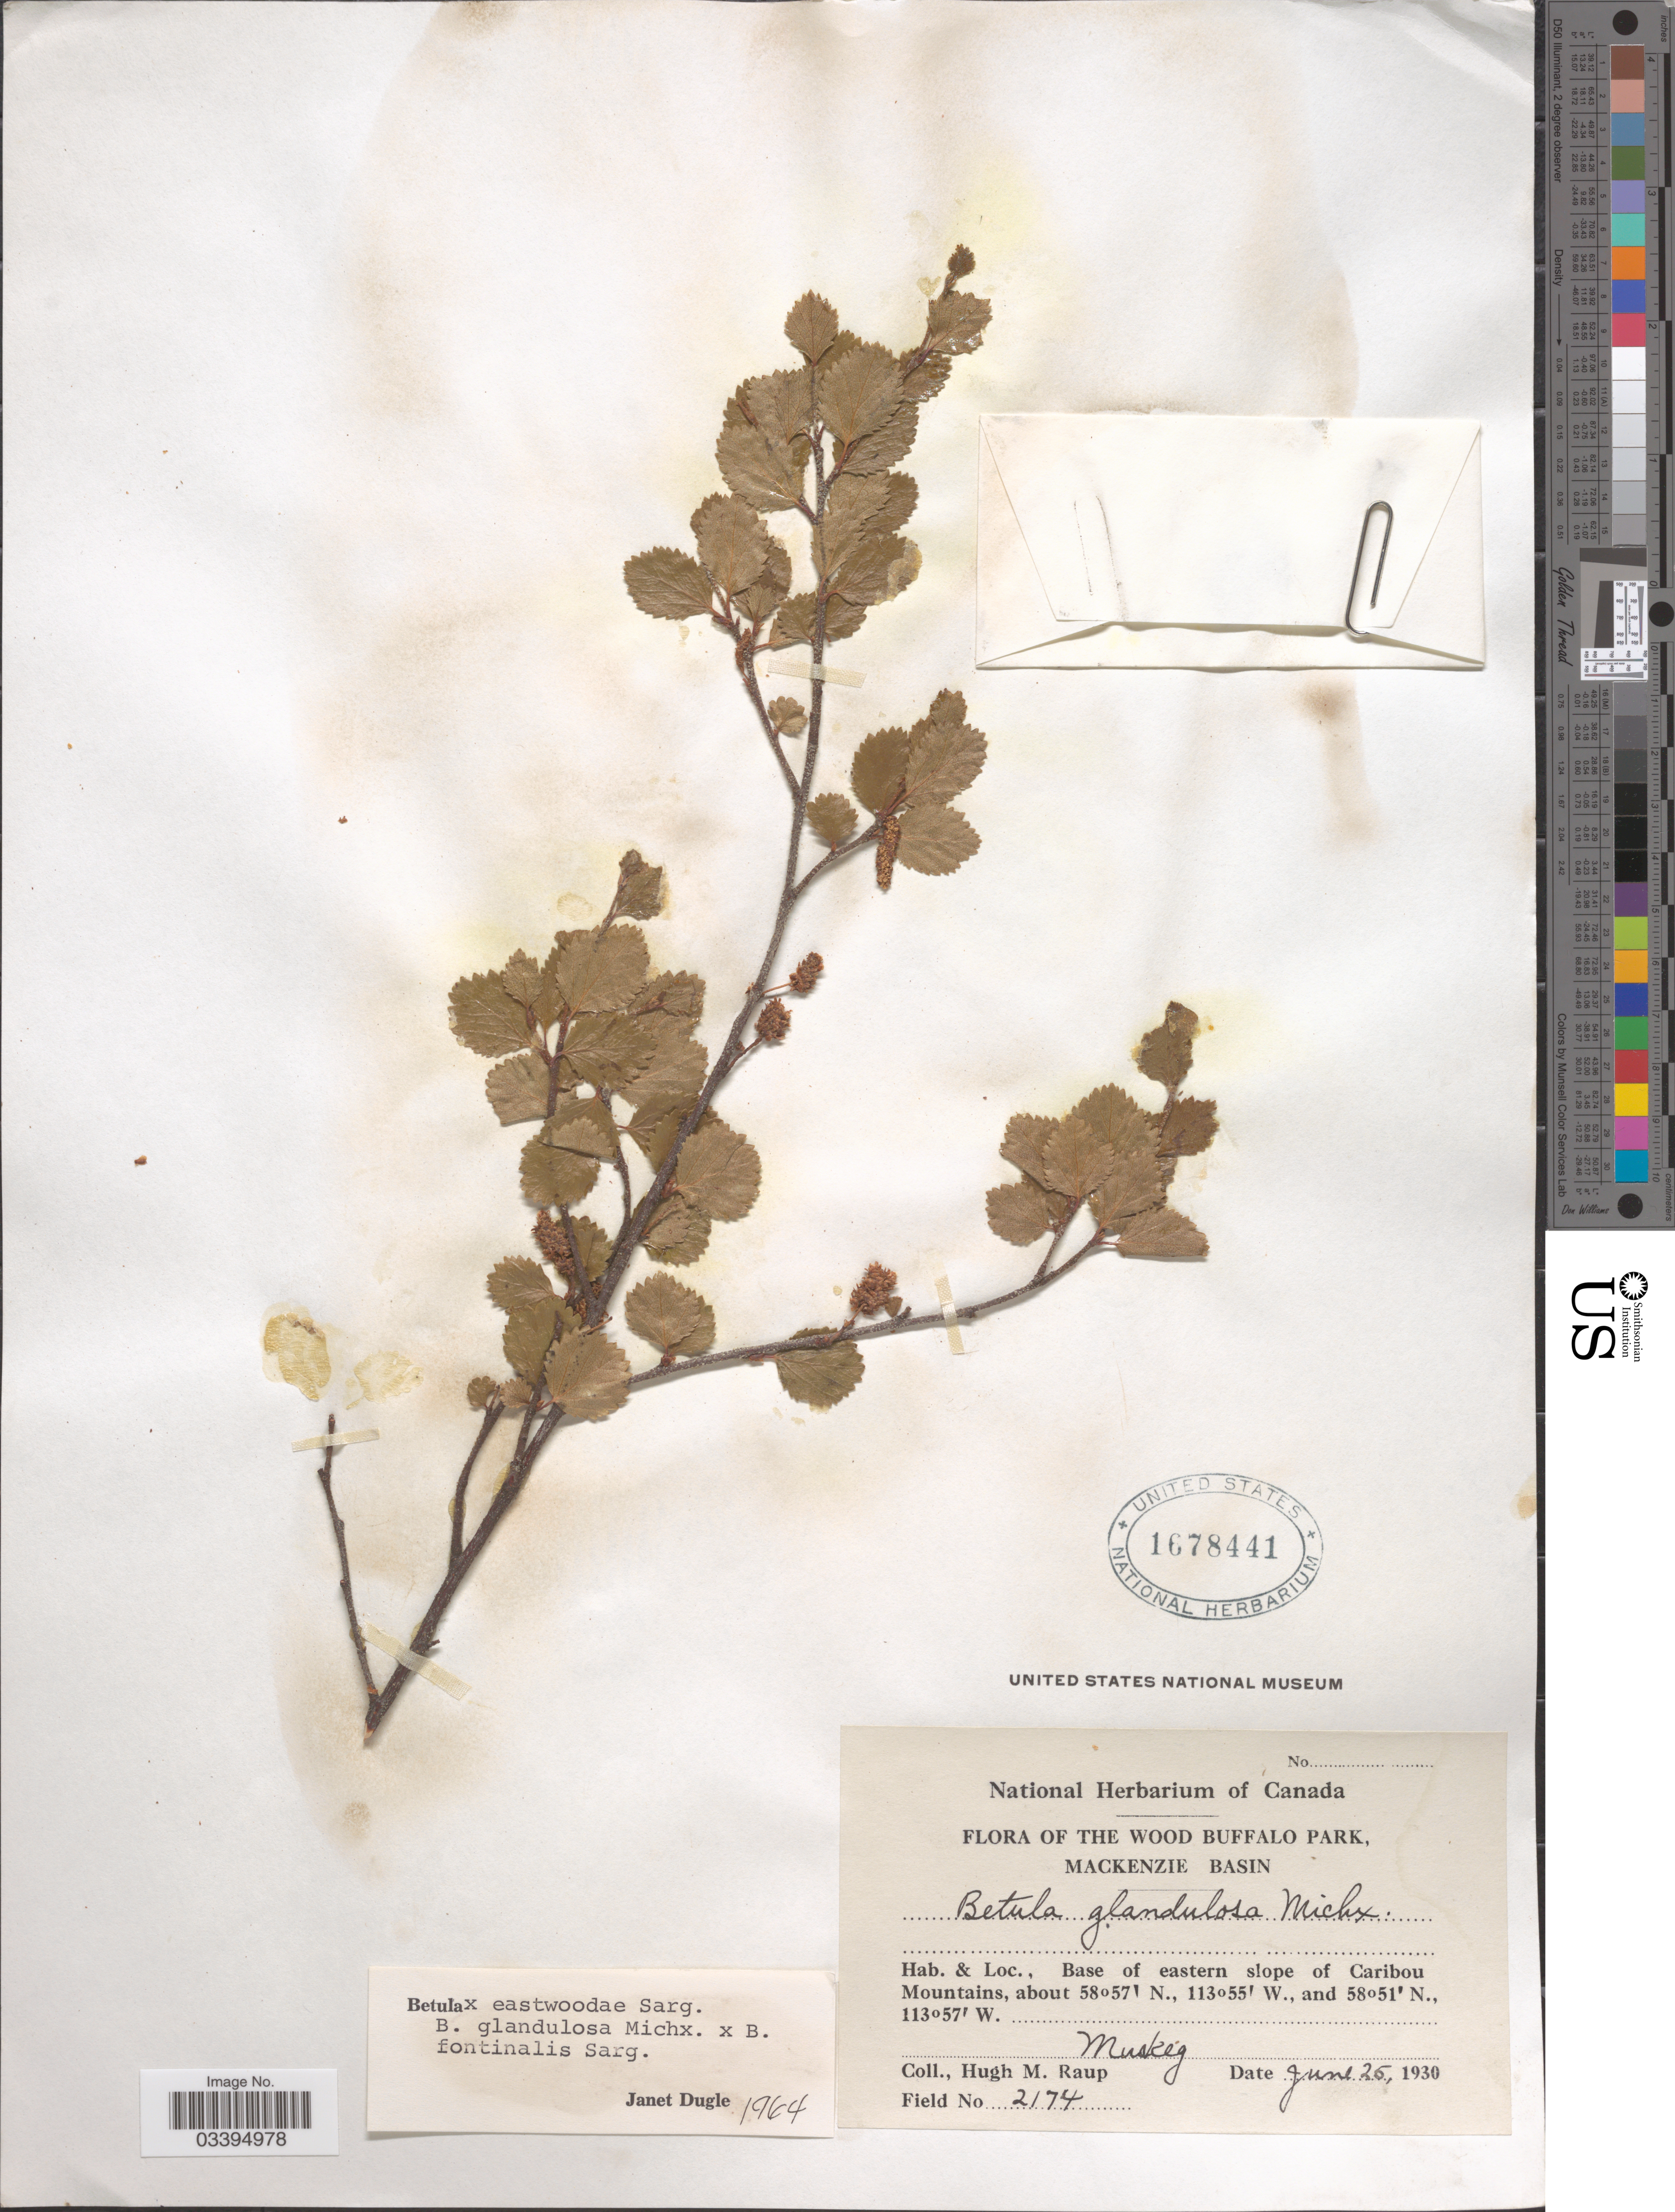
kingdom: Plantae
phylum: Tracheophyta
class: Magnoliopsida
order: Fagales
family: Betulaceae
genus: Betula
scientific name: Betula eastwoodae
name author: Sarg.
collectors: H. Raup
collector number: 2174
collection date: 1930-06-25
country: Canada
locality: The Wood Buffalo Park, Mackenzie Basin. Base of eastern slope of Caribou Mountains.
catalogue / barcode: US 1678441